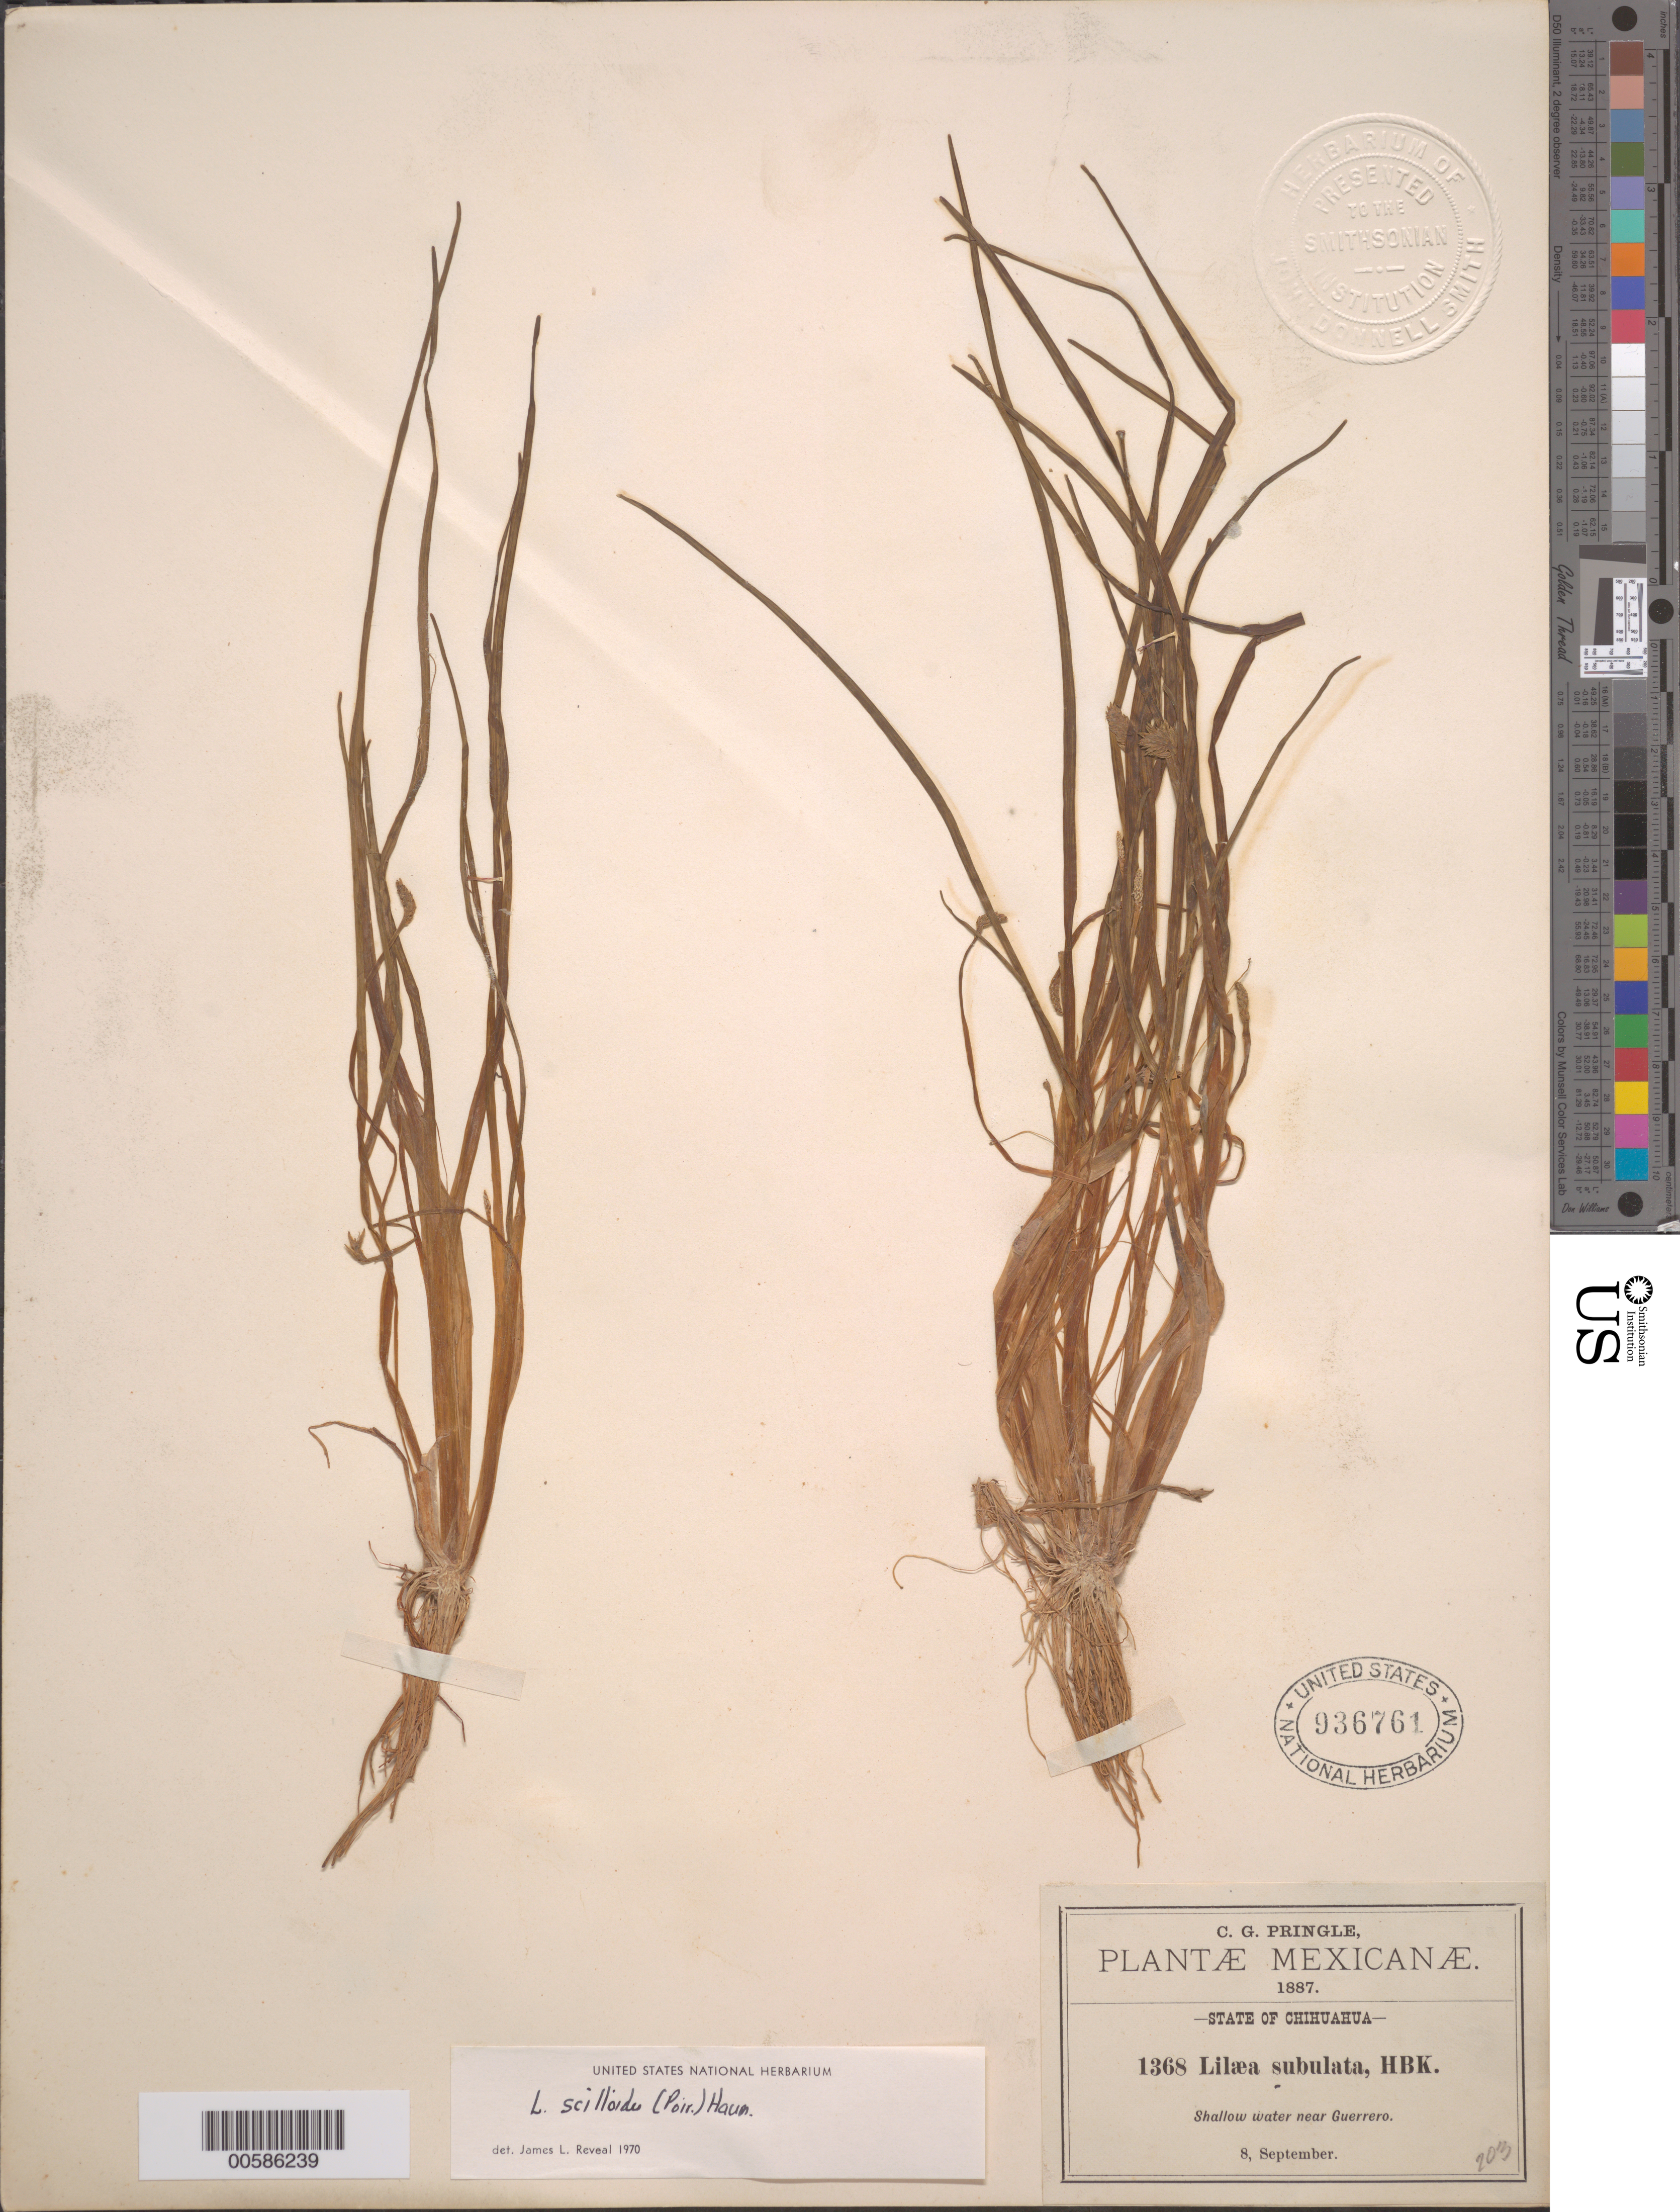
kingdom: Plantae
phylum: Tracheophyta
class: Liliopsida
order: Alismatales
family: Juncaginaceae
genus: Triglochin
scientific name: Triglochin scilloides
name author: (Poir.) Mering & Kadereit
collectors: C. G. Pringle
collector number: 1368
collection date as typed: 08 Sep 1887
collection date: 1887-09-08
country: Mexico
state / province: Chihuahua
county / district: Guerrero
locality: Guerrero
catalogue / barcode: US 936761